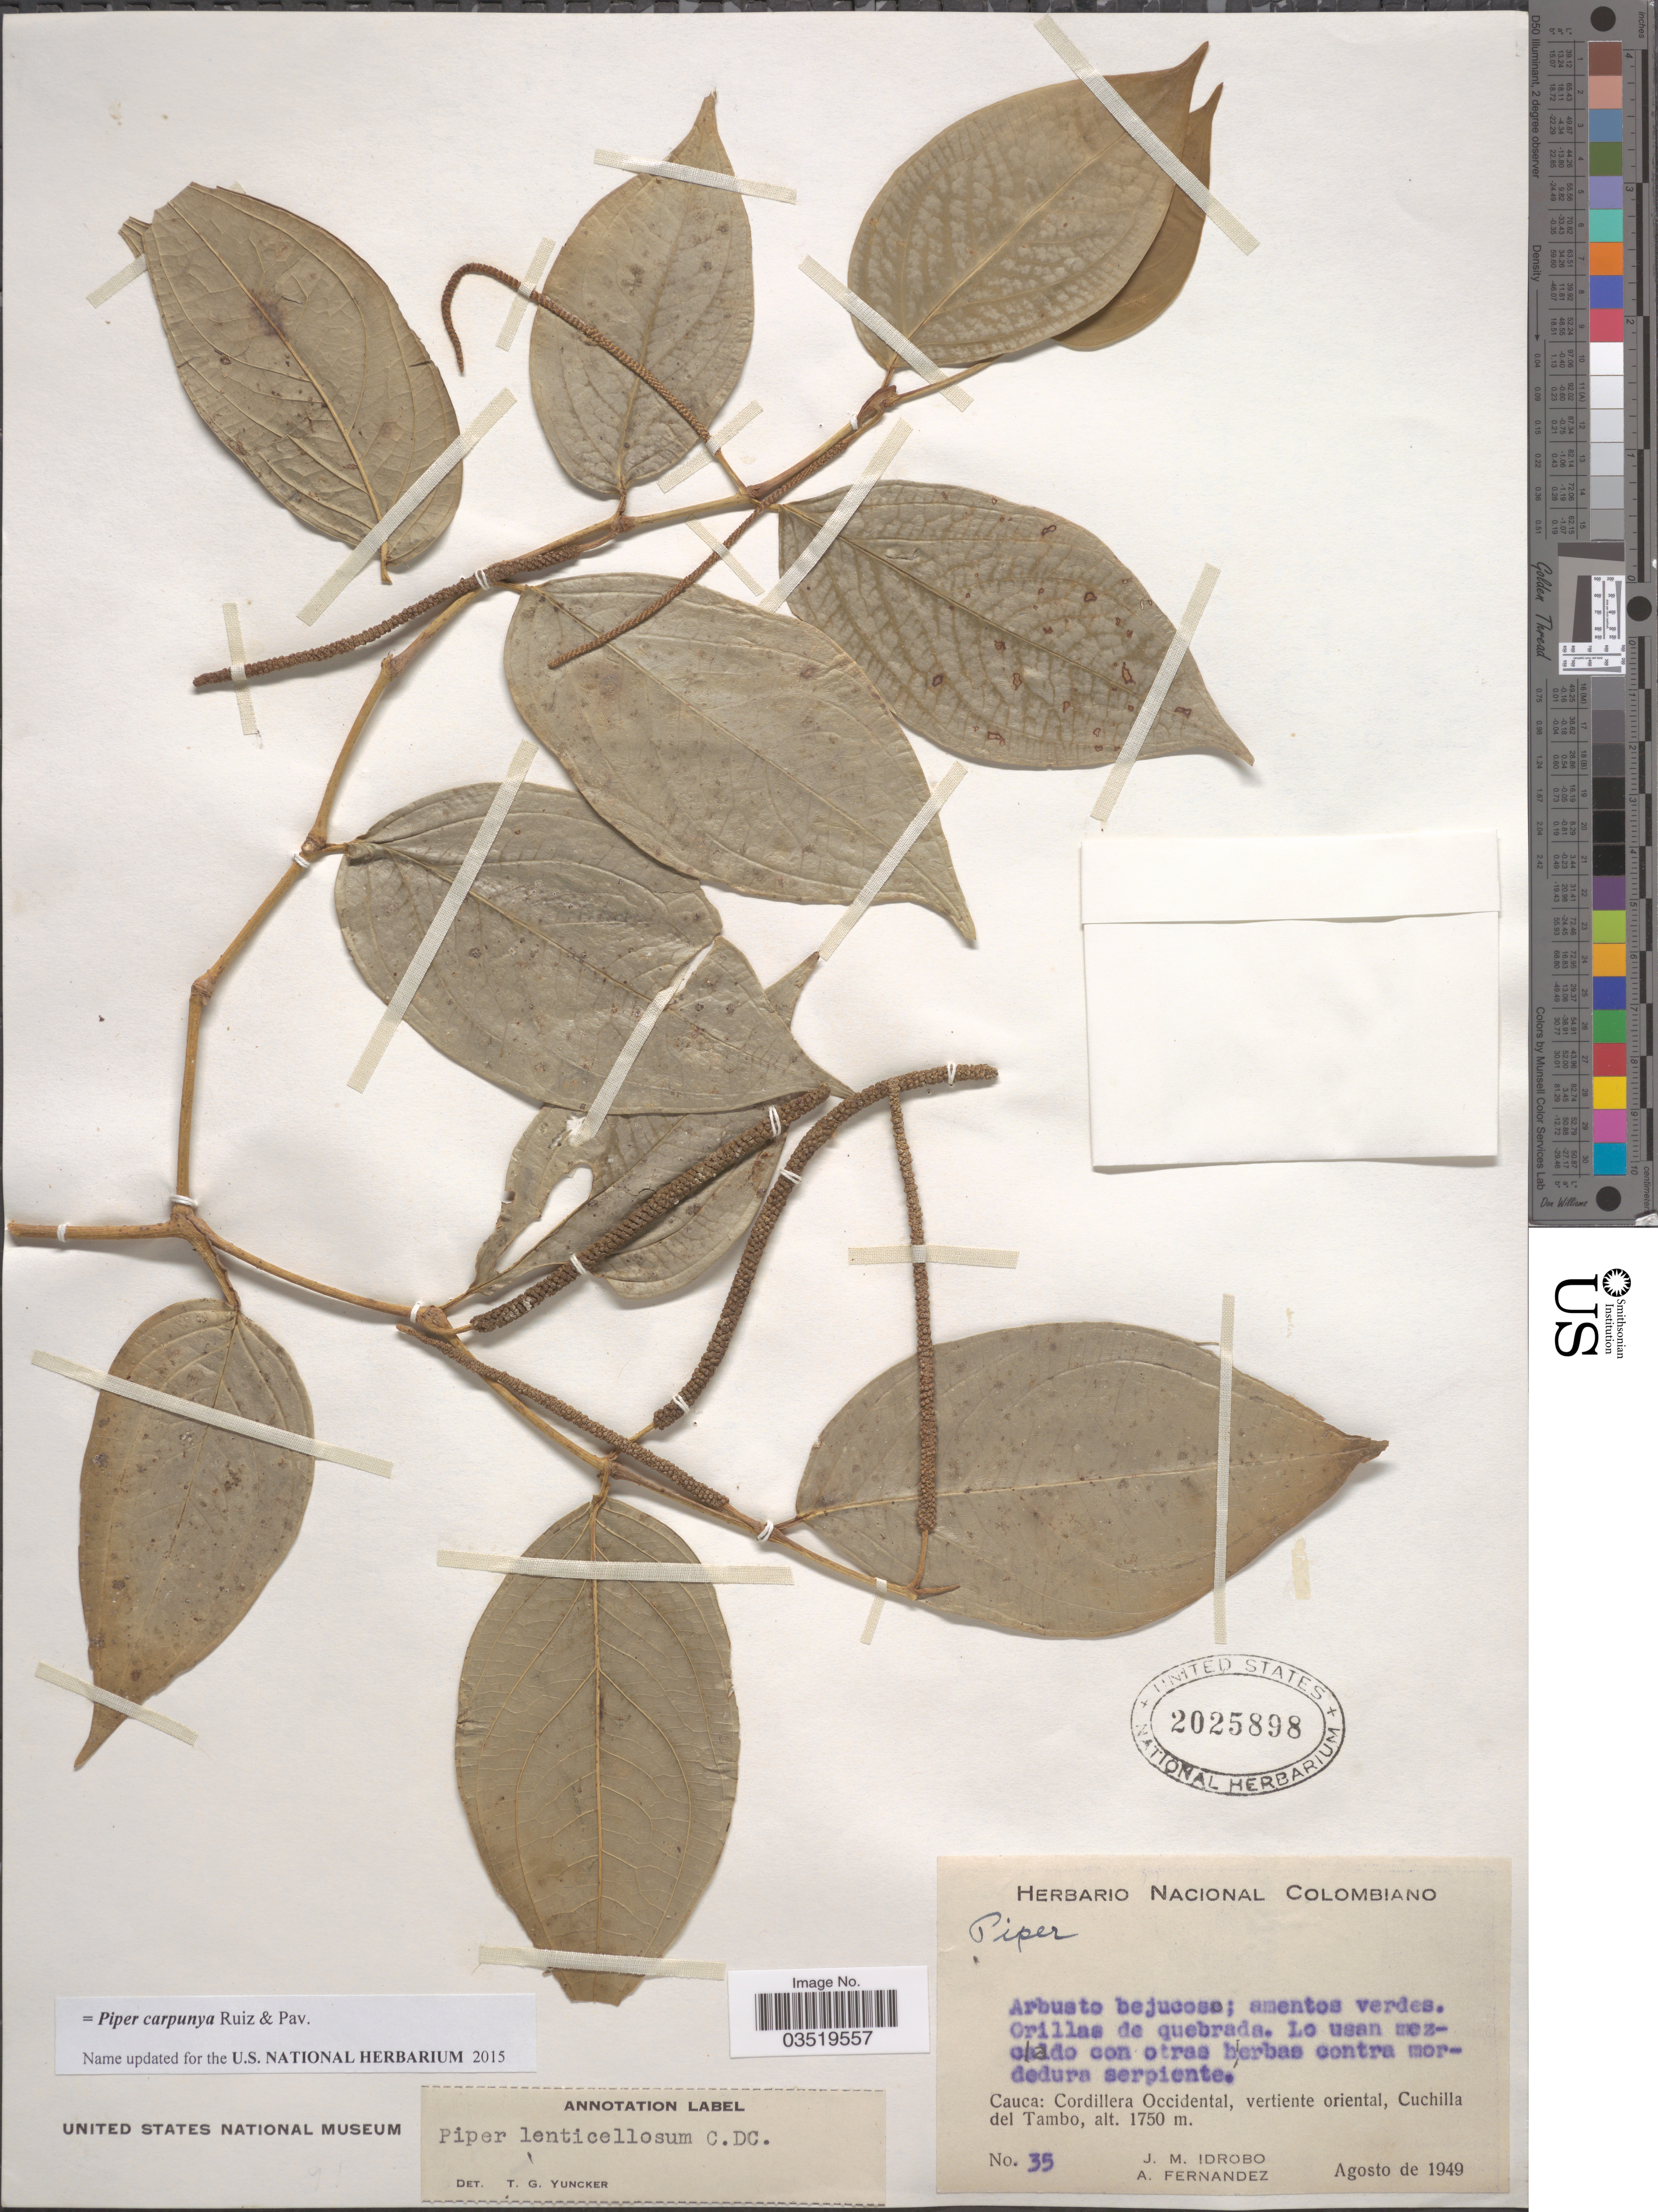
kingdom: Plantae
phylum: Tracheophyta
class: Magnoliopsida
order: Piperales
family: Piperaceae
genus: Piper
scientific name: Piper carpunya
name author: Ruiz & Pav.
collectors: J. M. Idrobo & A. Fernandez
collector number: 35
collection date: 1949-08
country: Colombia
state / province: Cauca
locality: Orillas de quebrada. Cordillera Occidental, vertiente oriental, Cuchilla del Tambo.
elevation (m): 1750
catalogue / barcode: US 2025898